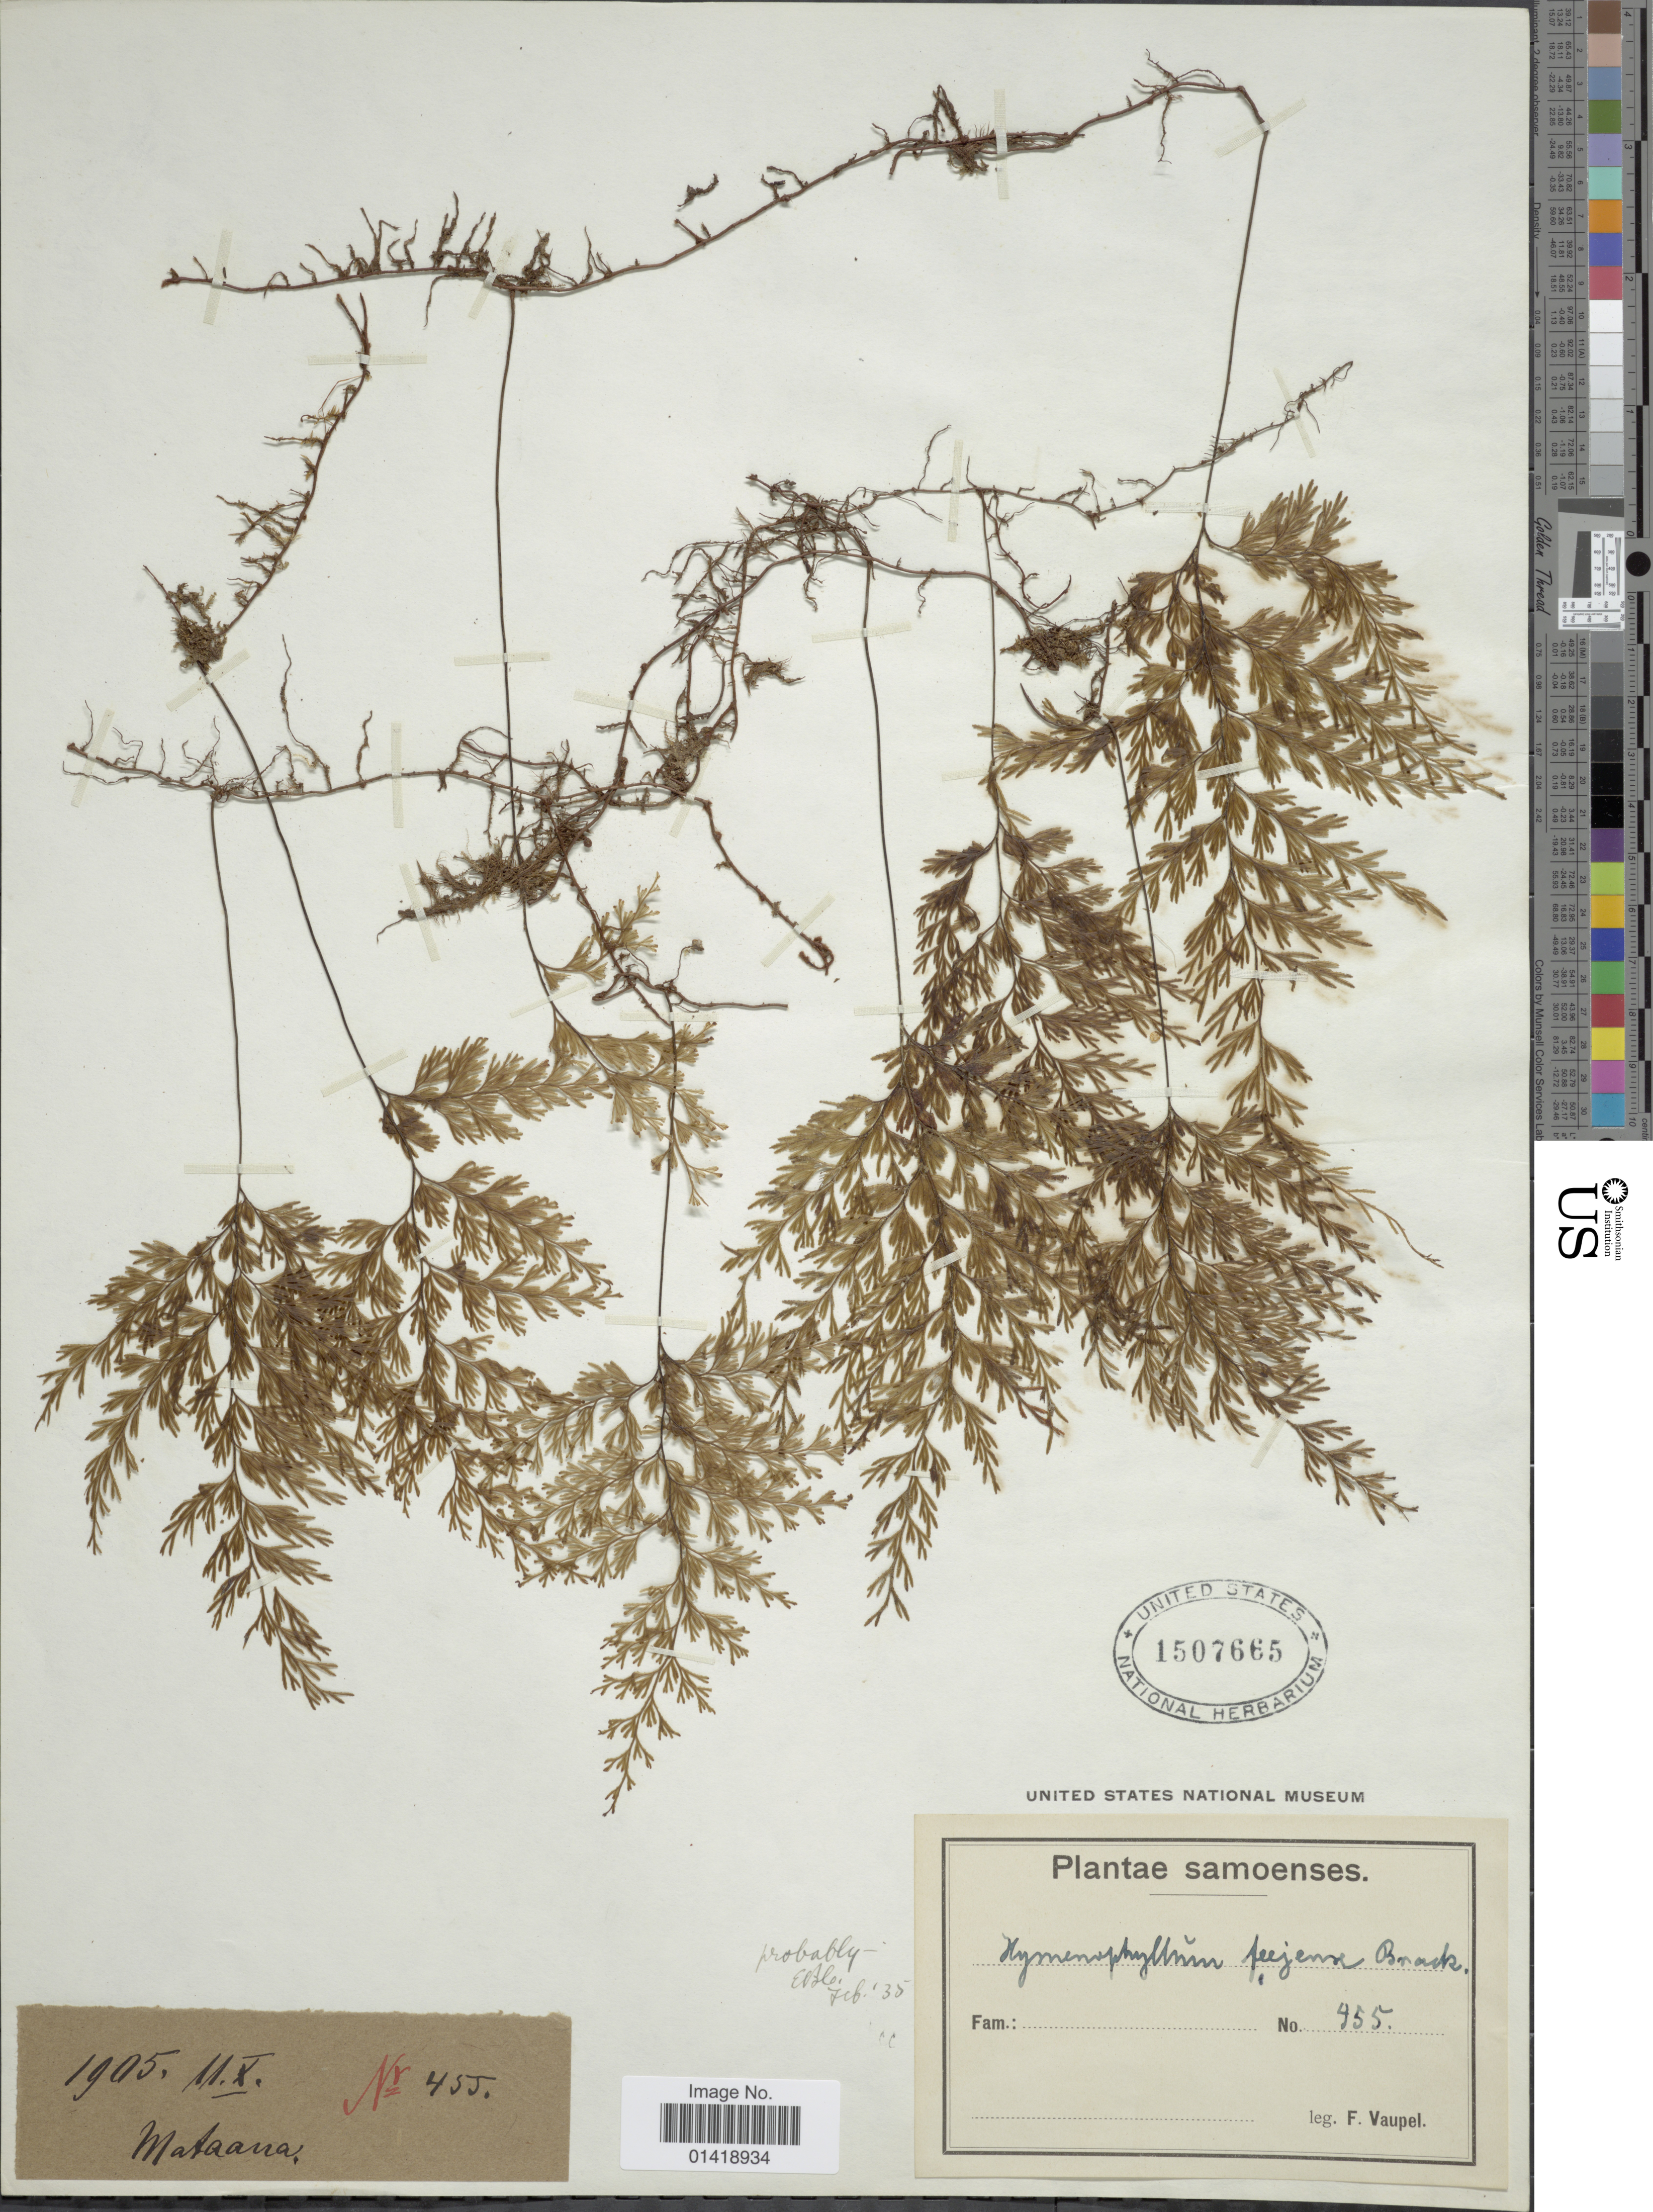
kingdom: Plantae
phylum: Tracheophyta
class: Polypodiopsida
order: Hymenophyllales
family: Hymenophyllaceae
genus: Hymenophyllum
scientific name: Hymenophyllum feejeense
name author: Brack. in Wilkes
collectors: F. Vaupel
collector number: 455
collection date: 1905-10-11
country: Samoa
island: Savaii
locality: Samoenses, Mataana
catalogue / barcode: US 1507665